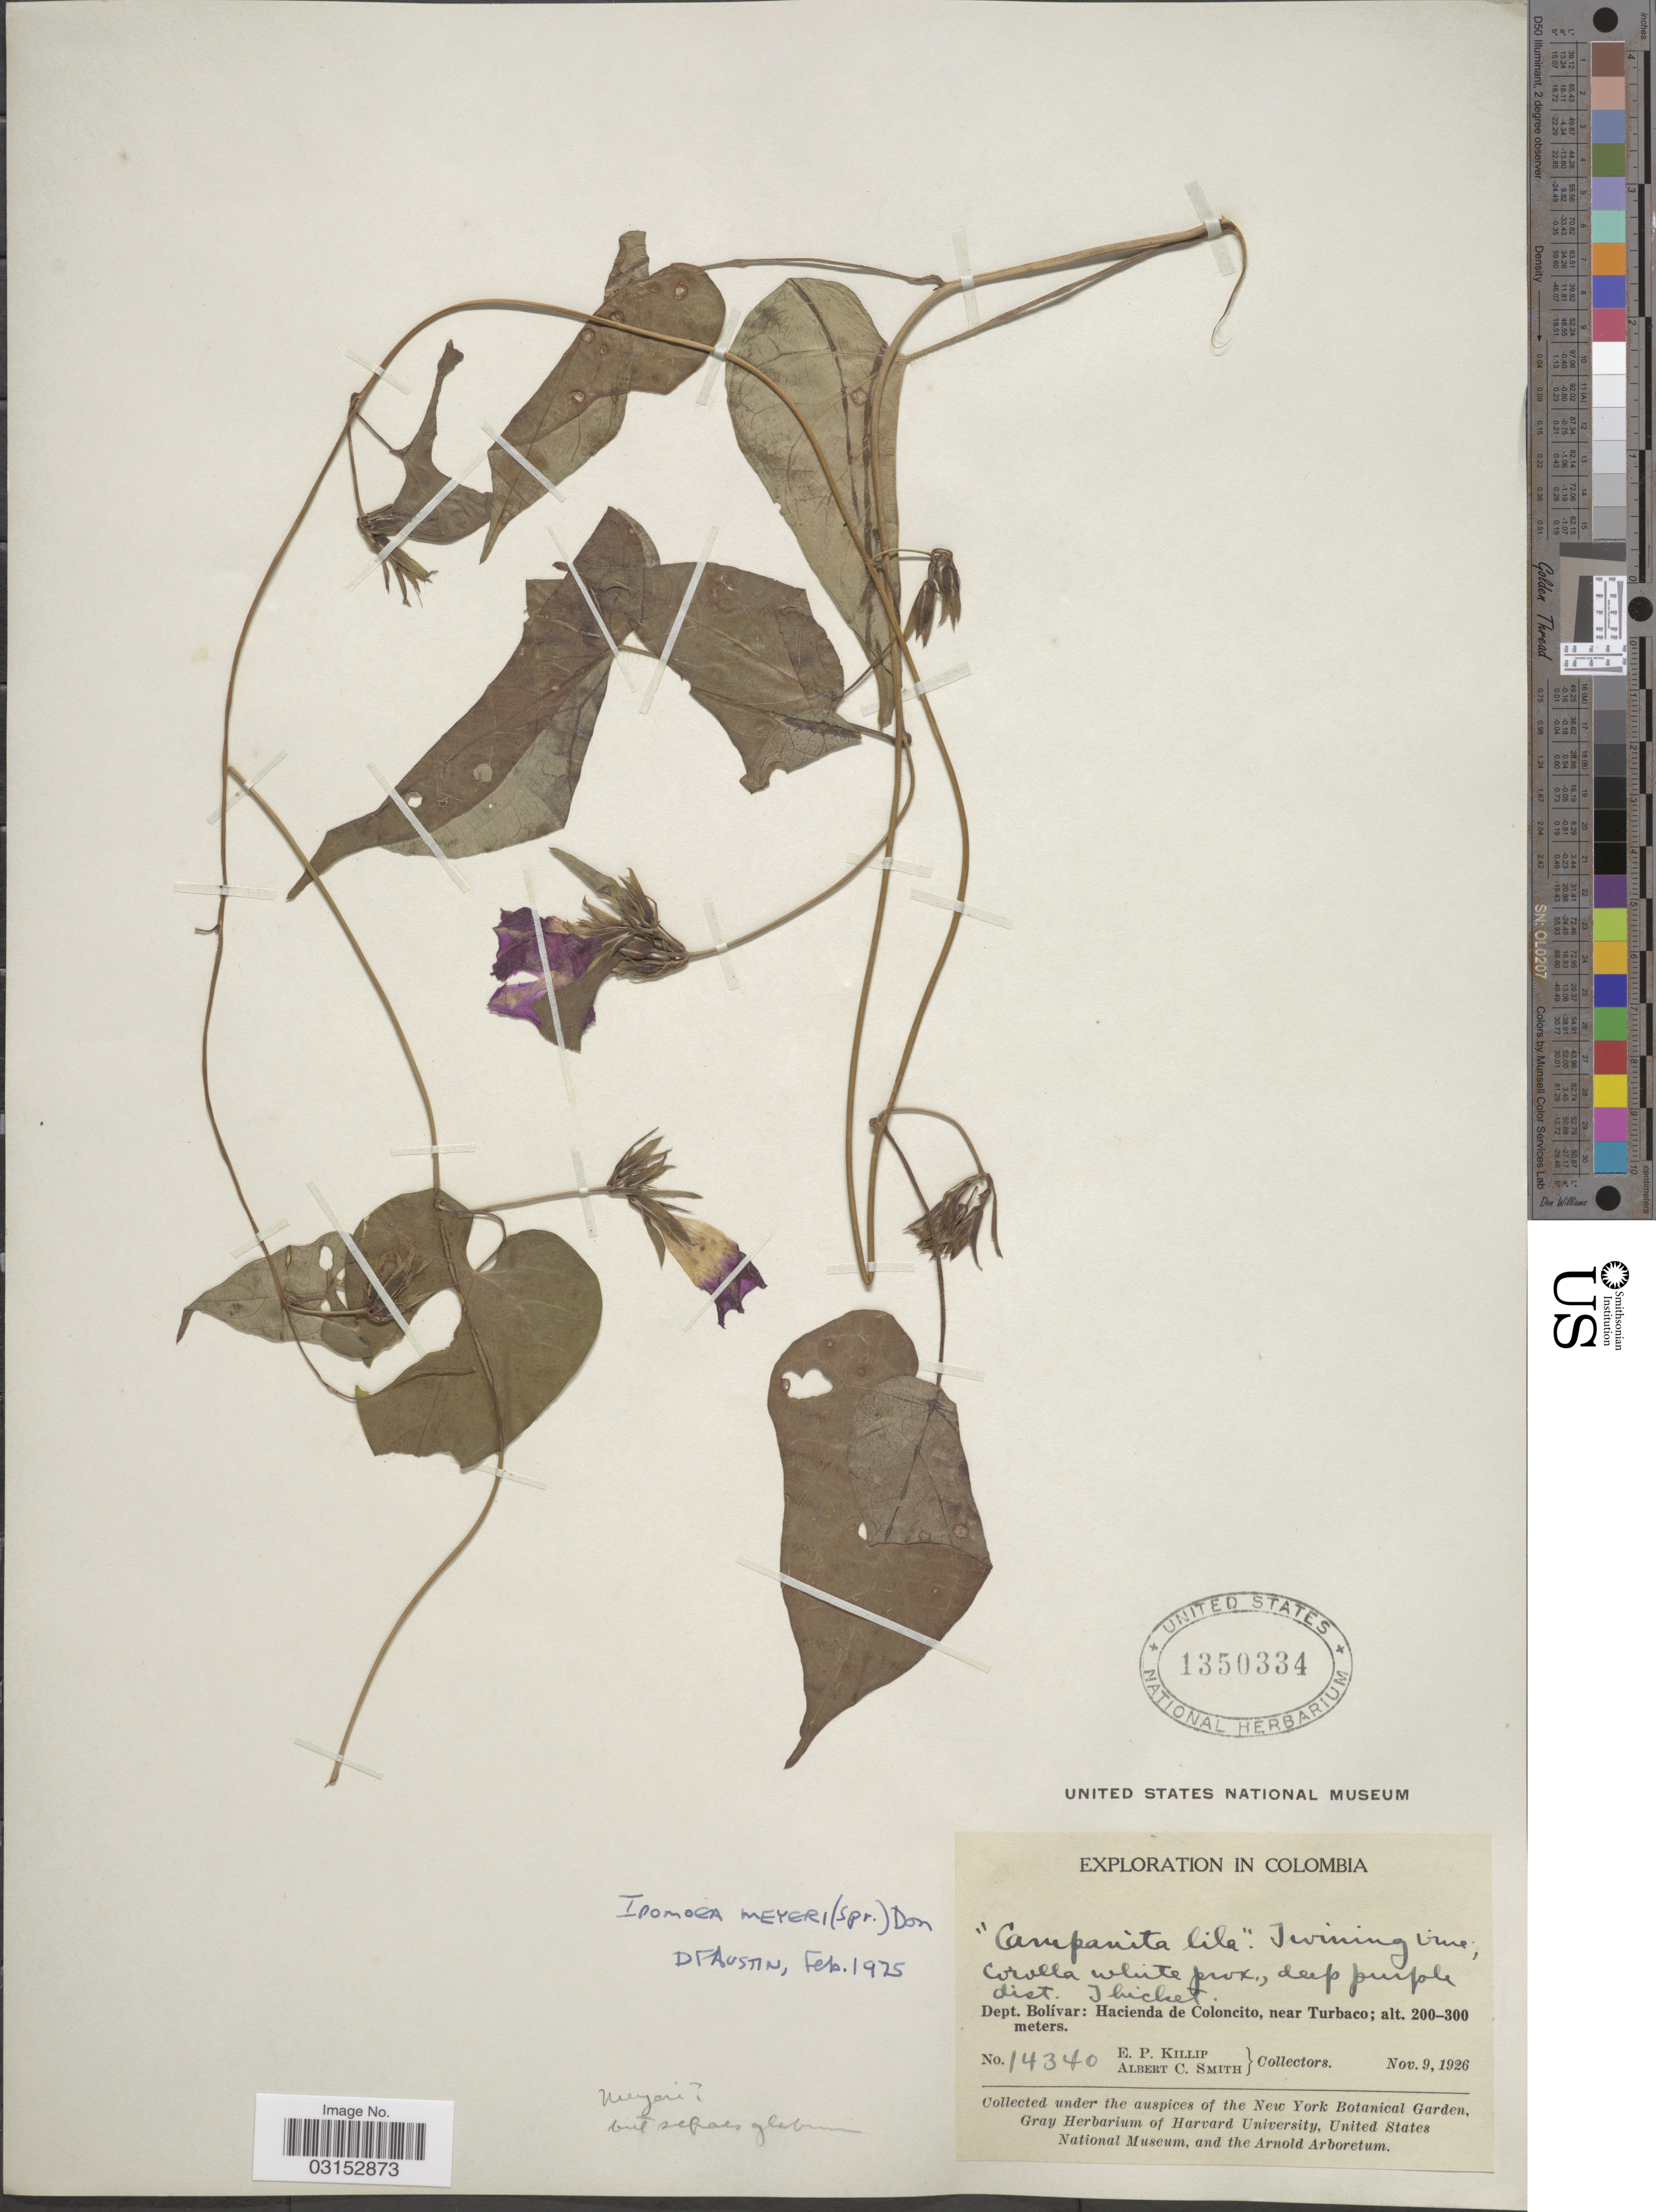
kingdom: Plantae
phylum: Tracheophyta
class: Magnoliopsida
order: Solanales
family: Convolvulaceae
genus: Ipomoea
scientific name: Ipomoea meyeri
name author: (Spreng.) G. Don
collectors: E. P. Killip & A. C. Smith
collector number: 14340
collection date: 1926-11-09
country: Colombia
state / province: Bolívar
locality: Hacienda de Coloncito, near Turbaco.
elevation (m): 200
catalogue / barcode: US 1350334